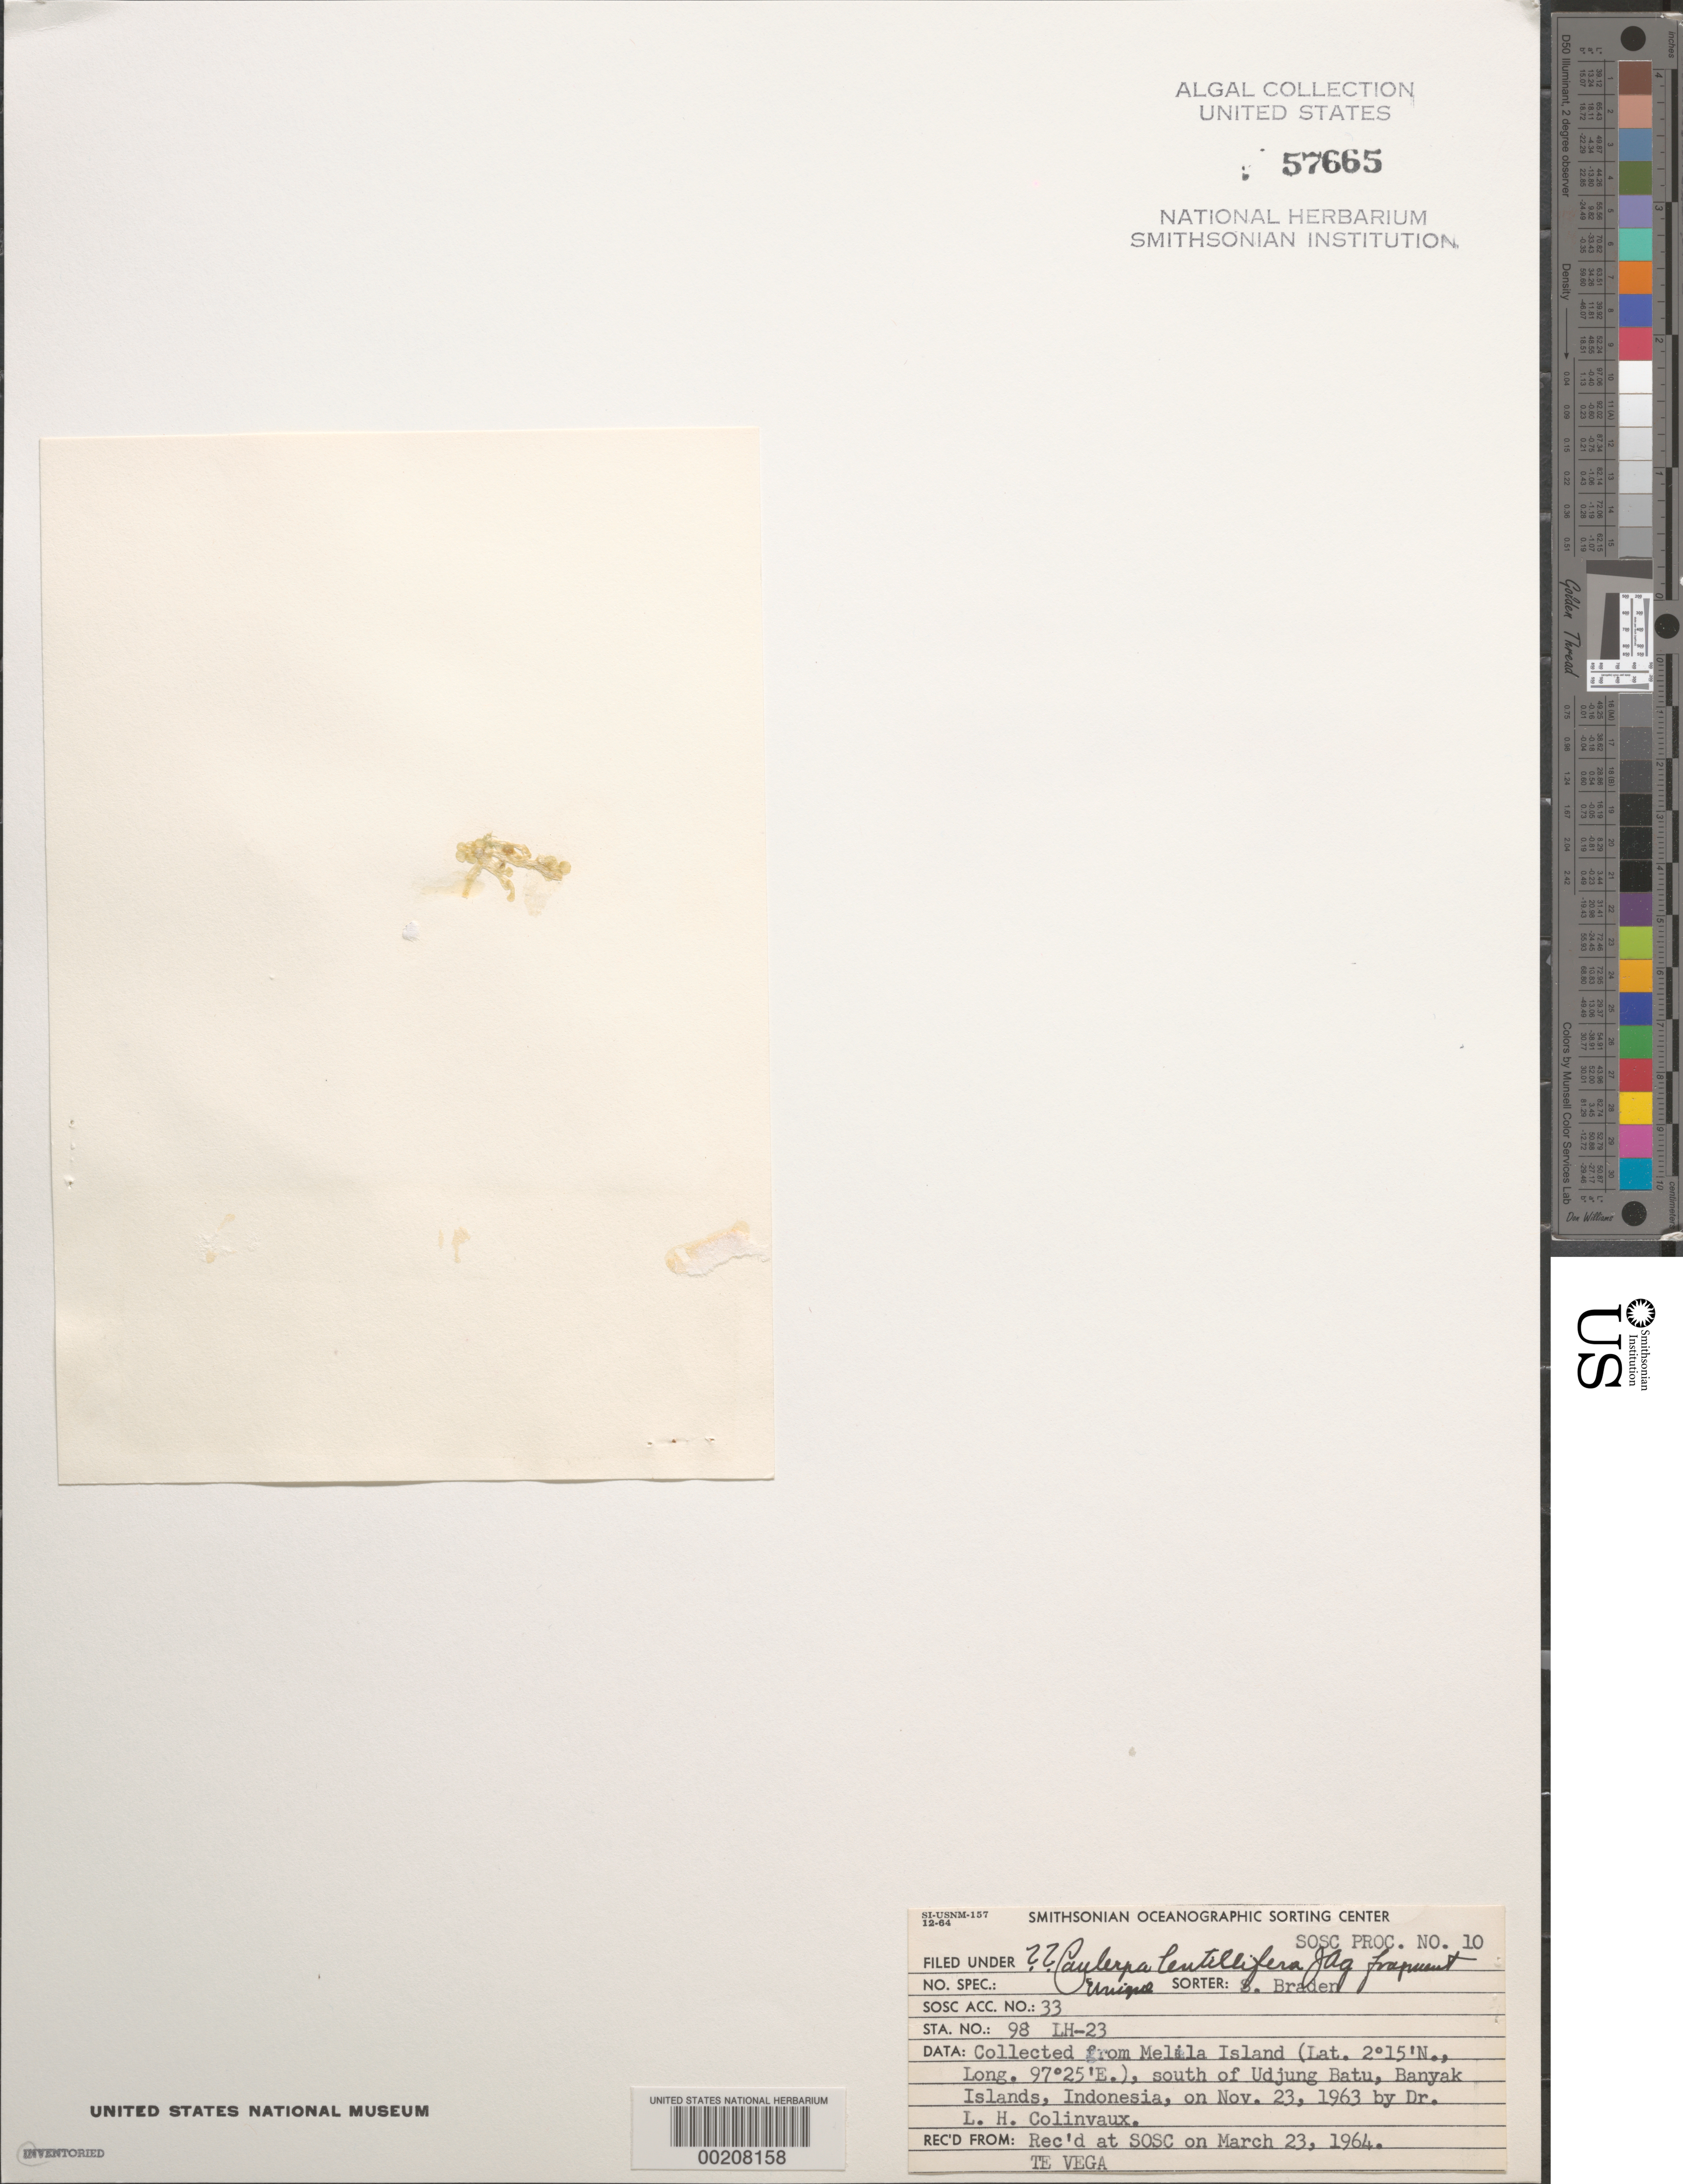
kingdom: Plantae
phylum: Chlorophyta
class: Ulvophyceae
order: Bryopsidales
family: Caulerpaceae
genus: Caulerpa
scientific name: Caulerpa lentillifera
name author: J. Agardh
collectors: L. Hillis-Colinvaux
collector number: LH-23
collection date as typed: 23 Nov 1963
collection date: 1963-11-23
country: Indonesia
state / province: Sumatra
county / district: Aceh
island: Melila Island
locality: South of Udjung Batu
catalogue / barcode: US 57665